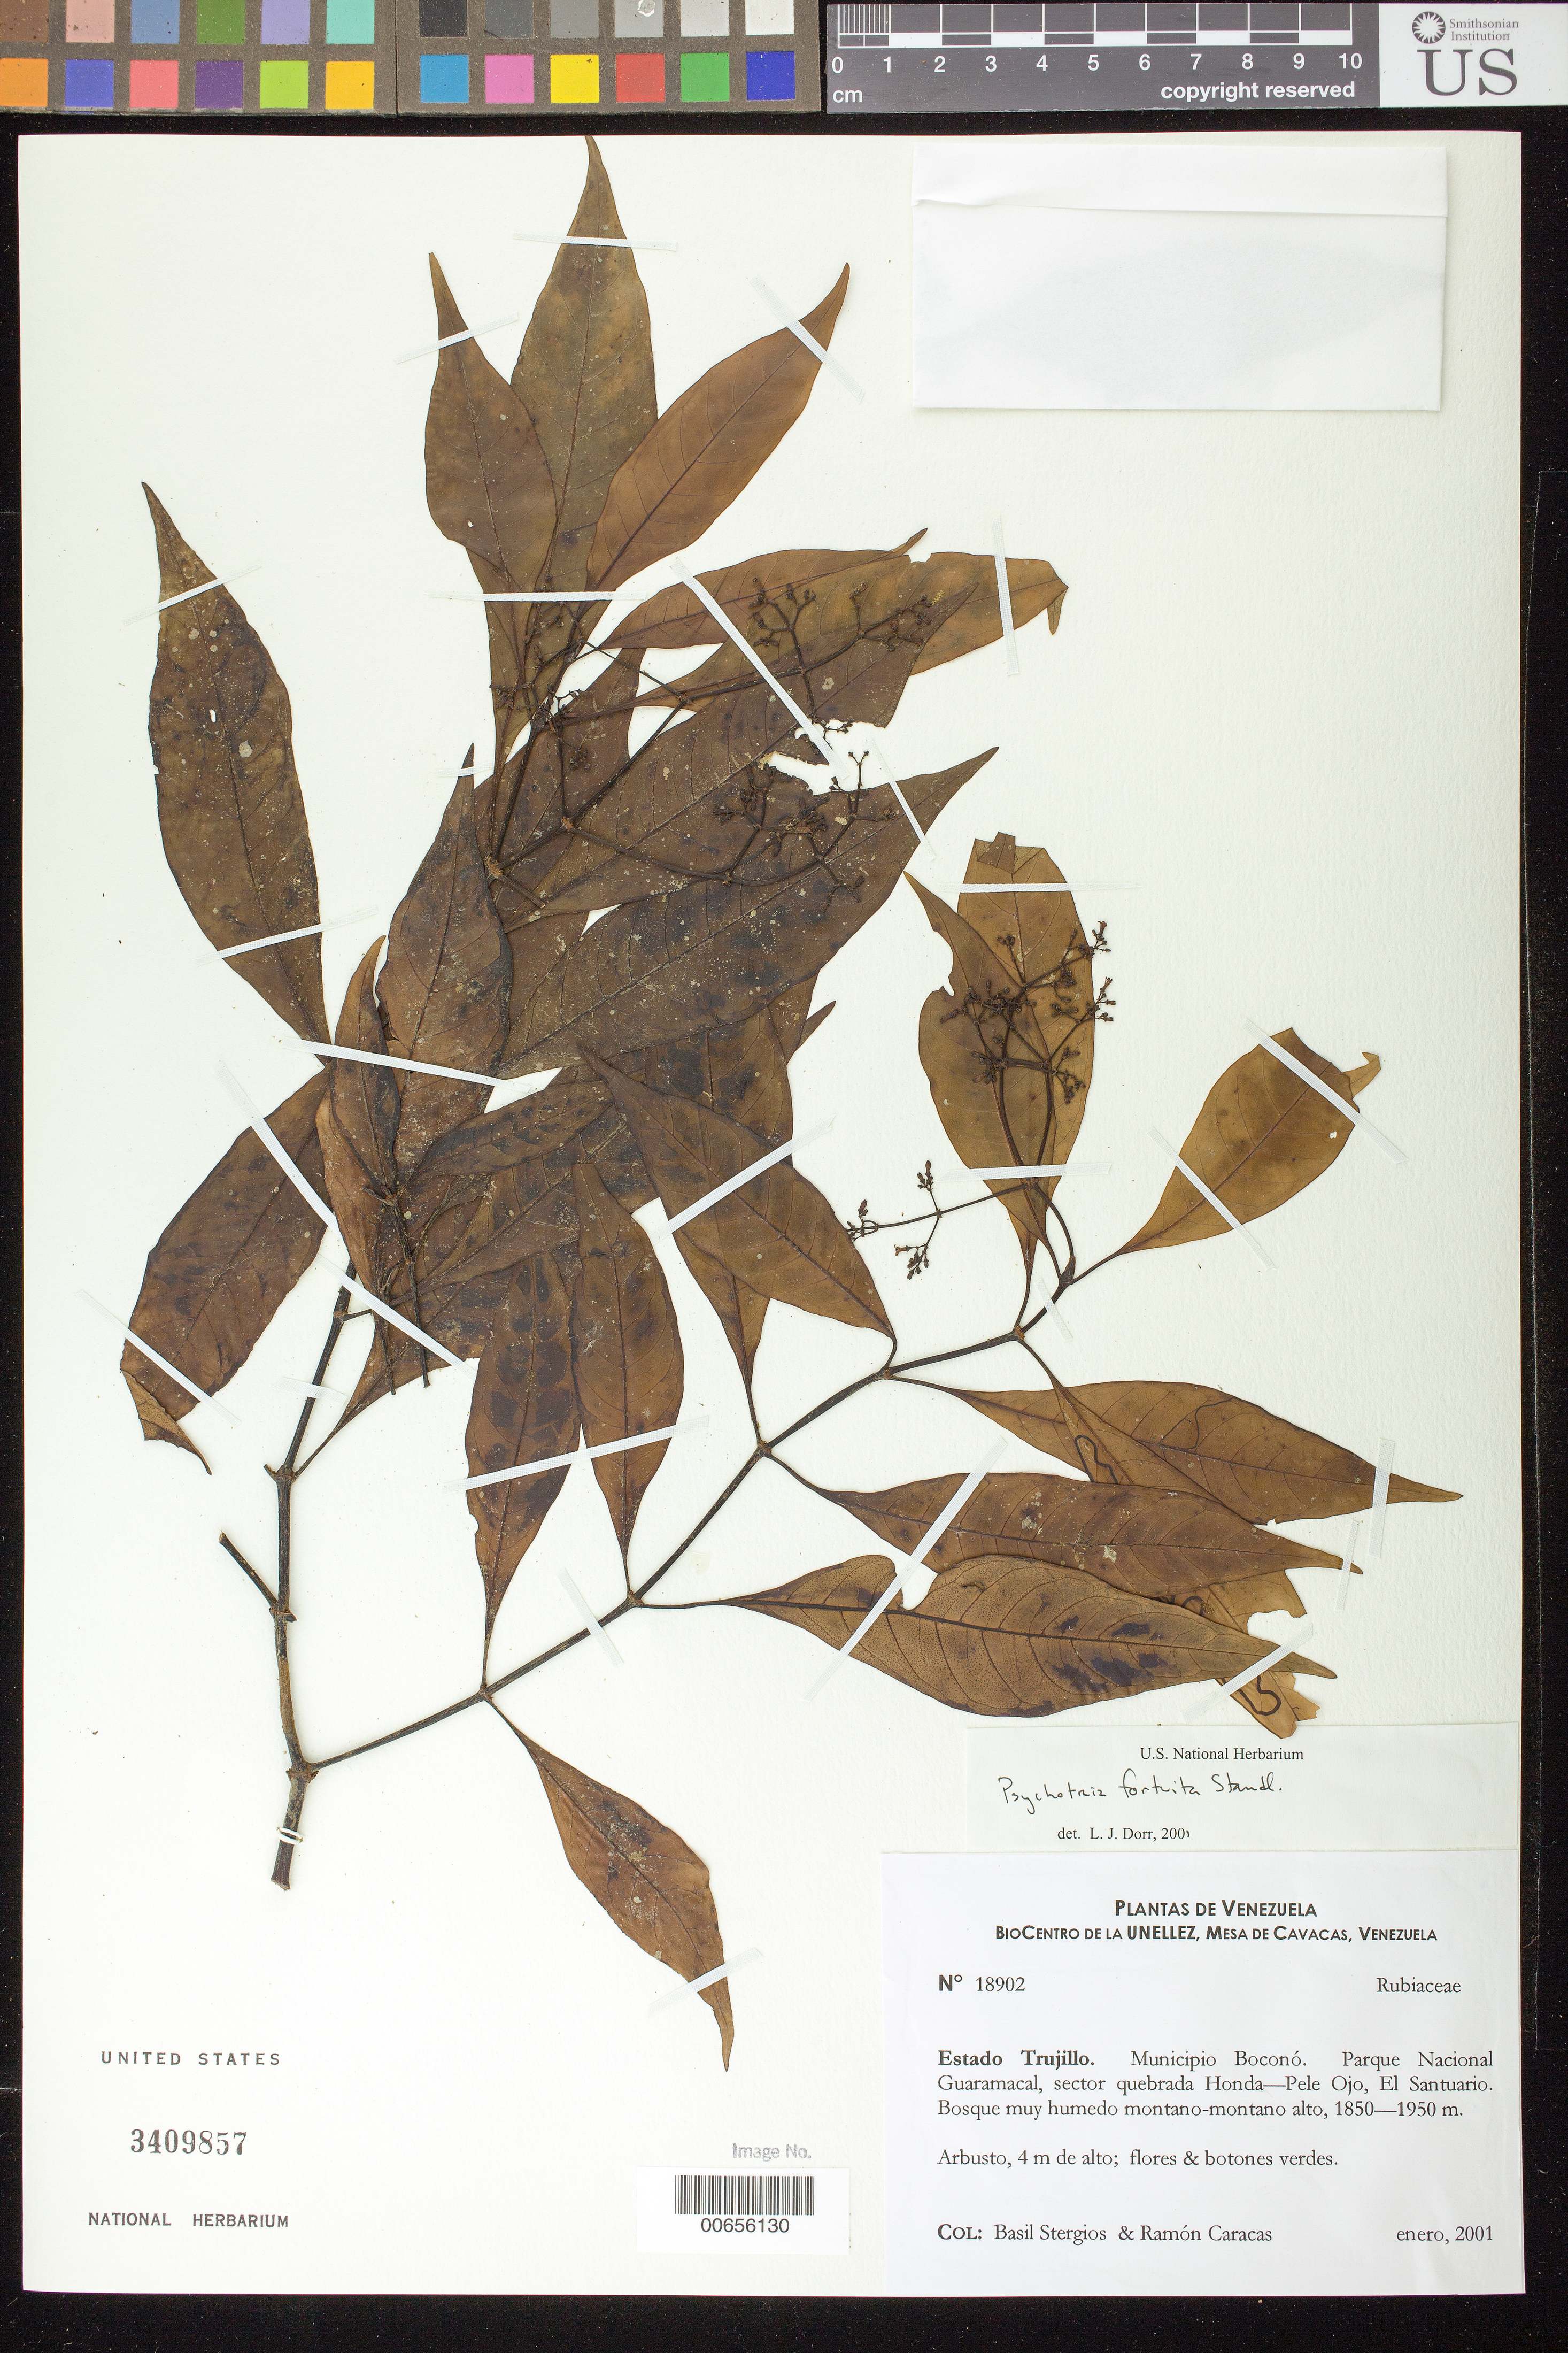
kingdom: Plantae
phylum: Tracheophyta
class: Magnoliopsida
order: Gentianales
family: Rubiaceae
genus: Psychotria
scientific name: Psychotria fortuita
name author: Standl.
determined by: Dorr, L. J., (BOT), Smithsonian Institution - National Museum of Natural History (UNITED STATES)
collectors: B. G. Stergios & R. Caracas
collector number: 18902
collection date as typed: Jan 2001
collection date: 2001-01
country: Venezuela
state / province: Trujillo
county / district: Boconó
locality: Parque Nacional Guaramacal, sector quebrada Honda-Pele Ojo, El Santuario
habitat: Bosque muy húmedo montano-montano alto.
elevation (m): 1850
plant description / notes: MO, MY, NY, PORT, US, VEN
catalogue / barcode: US 3409857